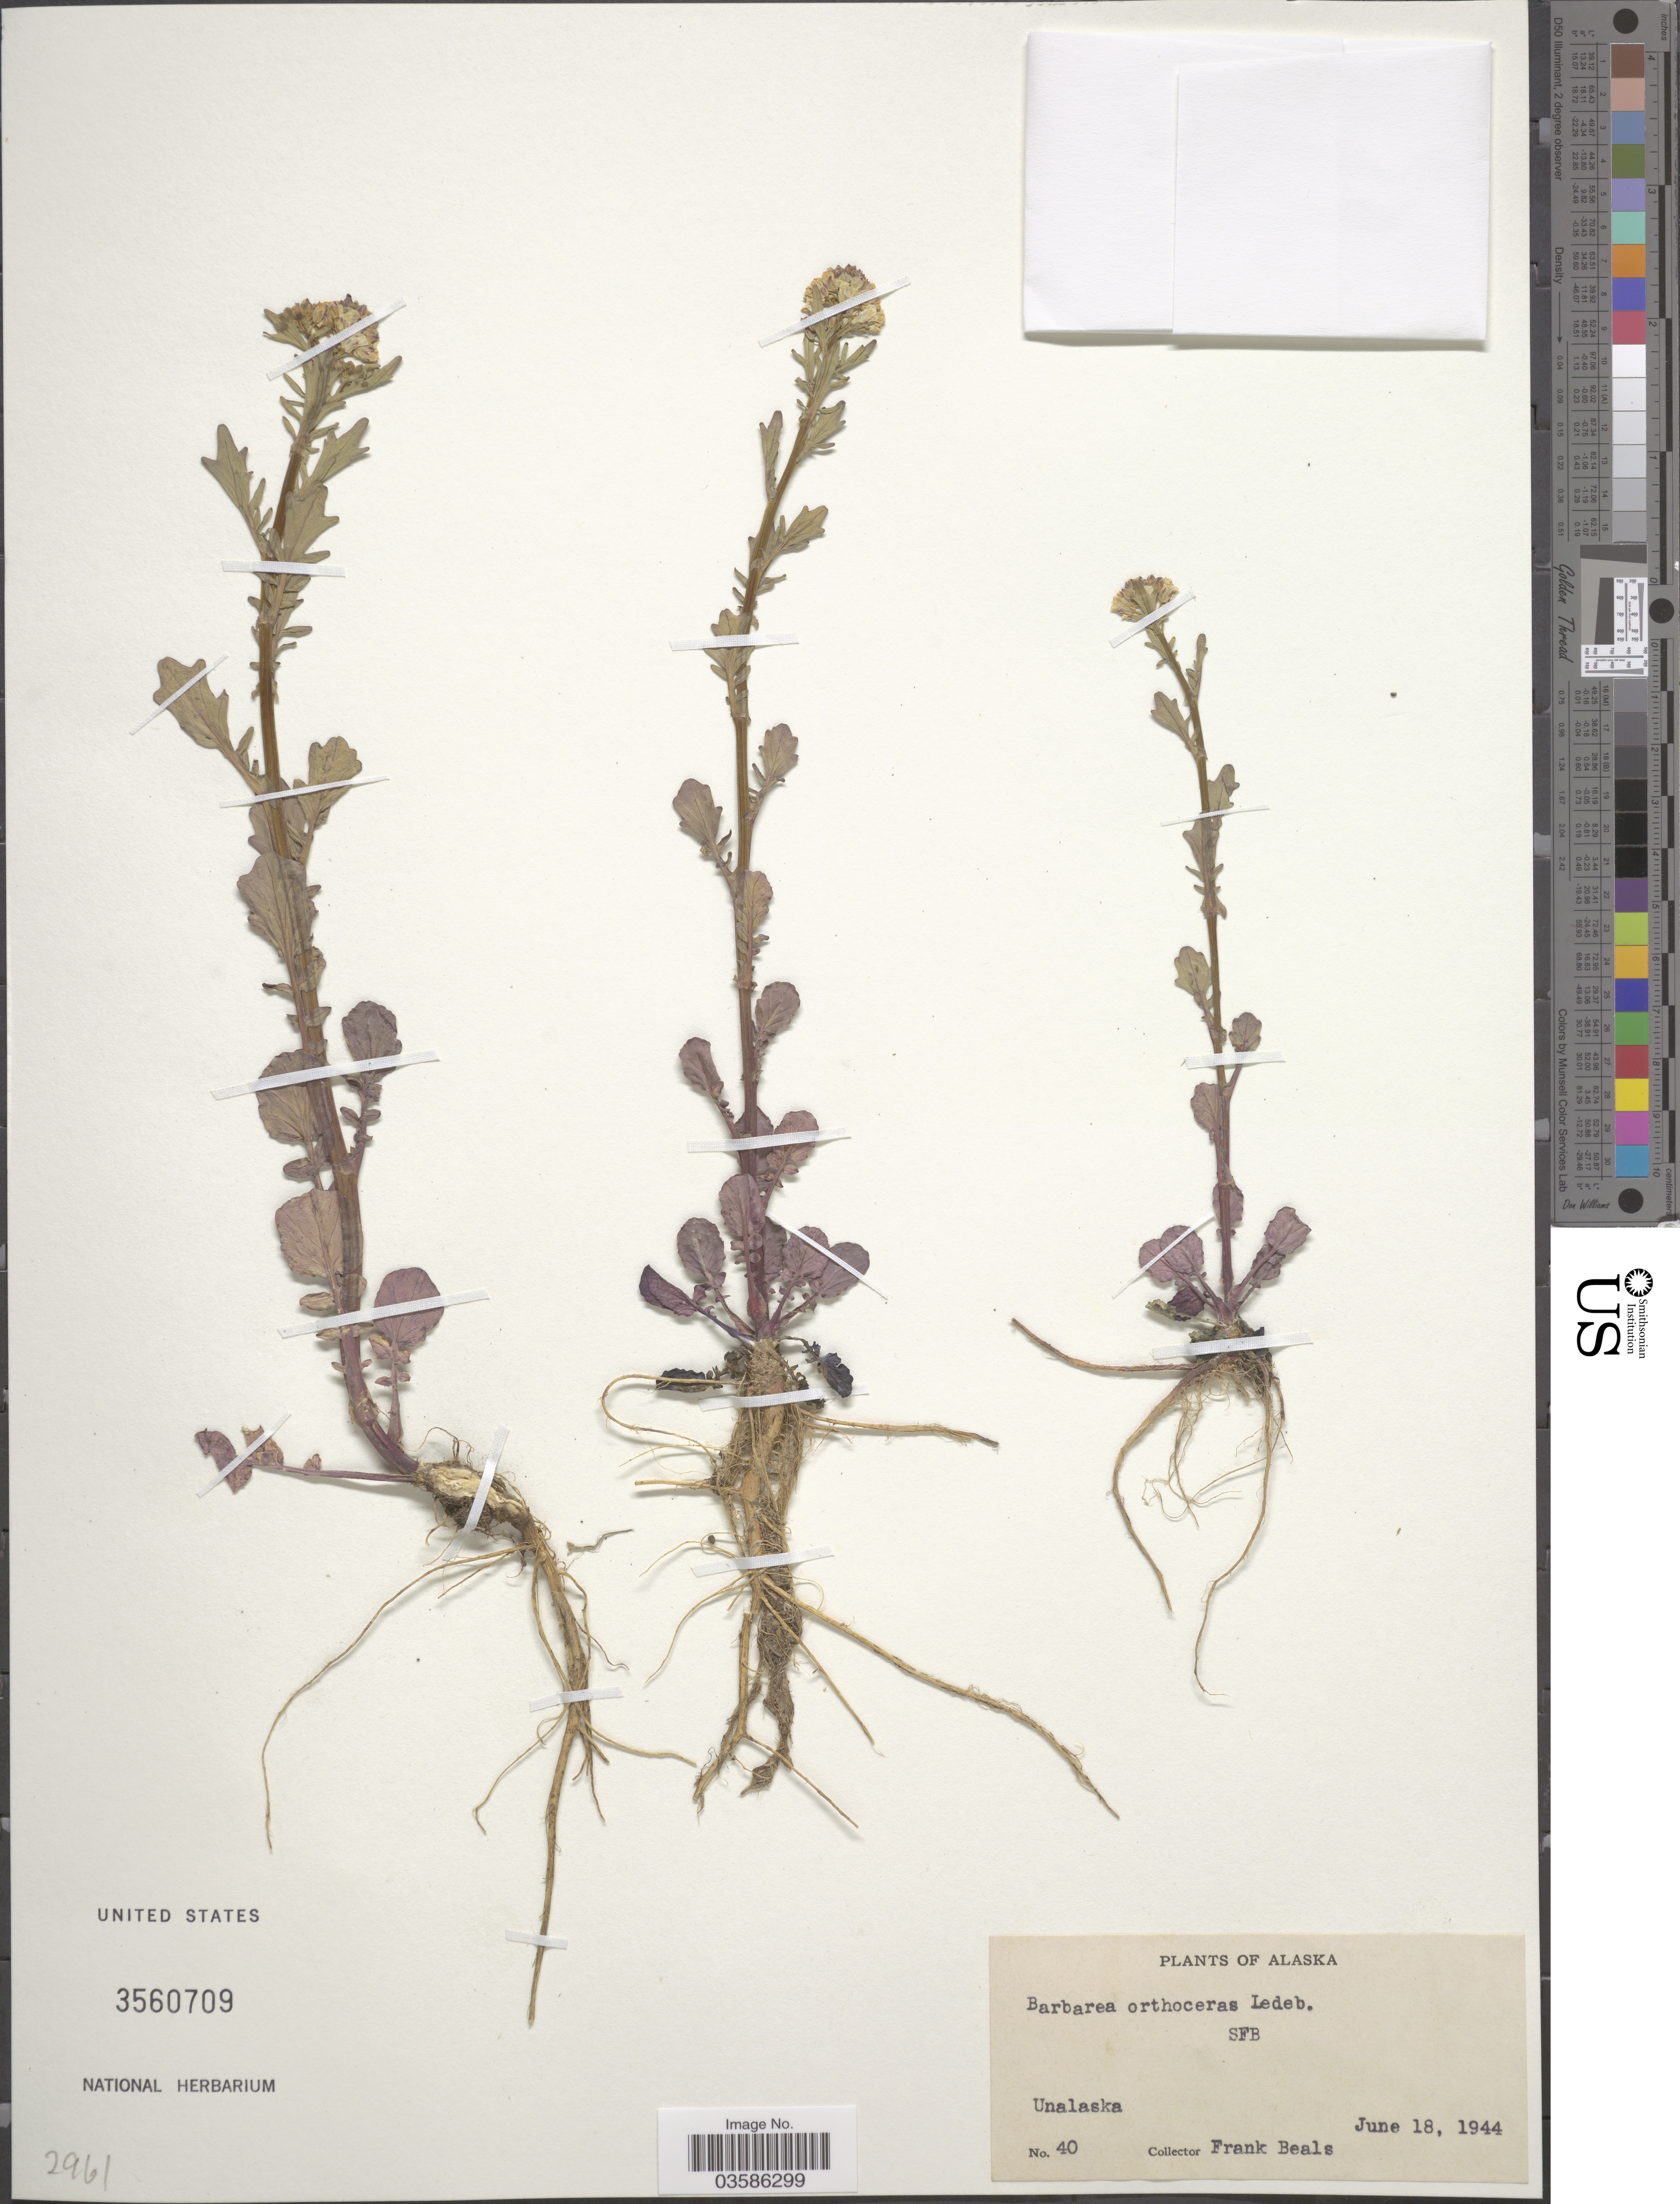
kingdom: Plantae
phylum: Tracheophyta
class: Magnoliopsida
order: Brassicales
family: Brassicaceae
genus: Barbarea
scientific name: Barbarea orthoceras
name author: Ledeb.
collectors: F. Beals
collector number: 40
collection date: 1944-06-18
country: United States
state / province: Alaska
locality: Unalaska.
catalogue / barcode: US 3560709